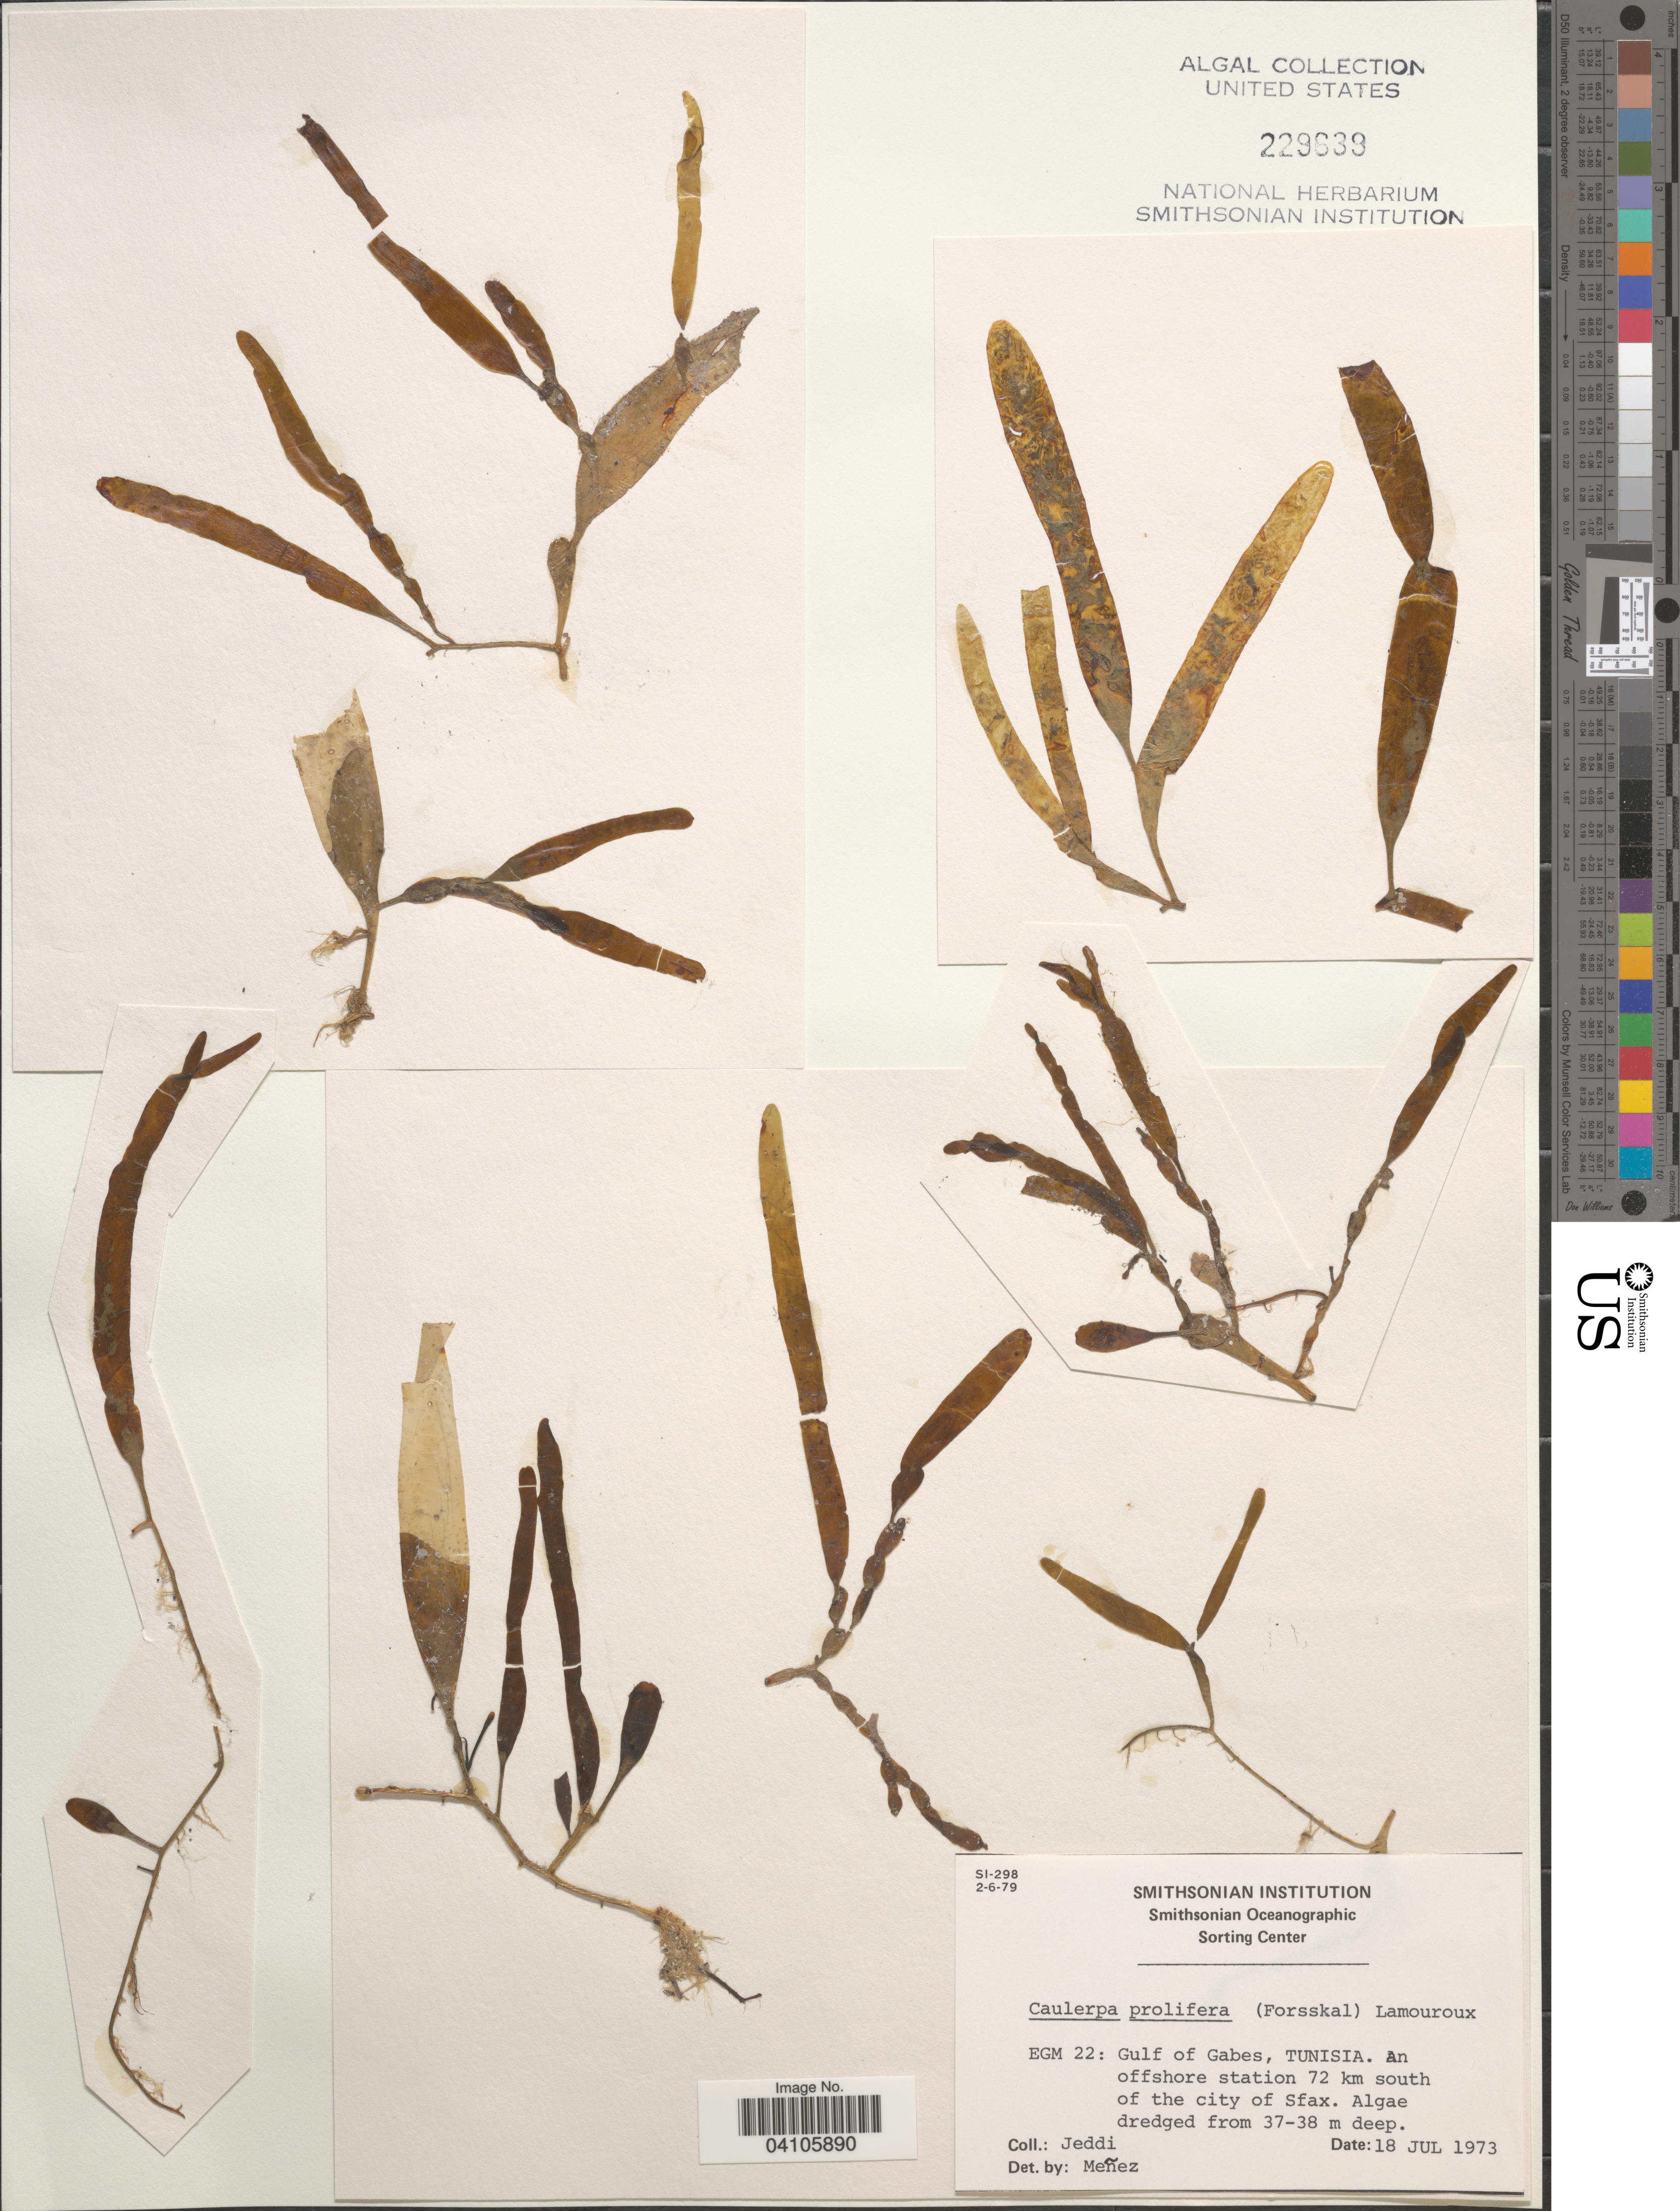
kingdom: Plantae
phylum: Chlorophyta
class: Ulvophyceae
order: Bryopsidales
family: Caulerpaceae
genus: Caulerpa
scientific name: Caulerpa prolifera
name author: (Forssk.) J.V.Lamouroux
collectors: -. Jeddi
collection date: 1973-07-18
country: Tunisia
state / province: Gabès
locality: EGM 22: Gulf of Gabes. An offshore station 72 km south of the city of Sfax.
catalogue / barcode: US 229639